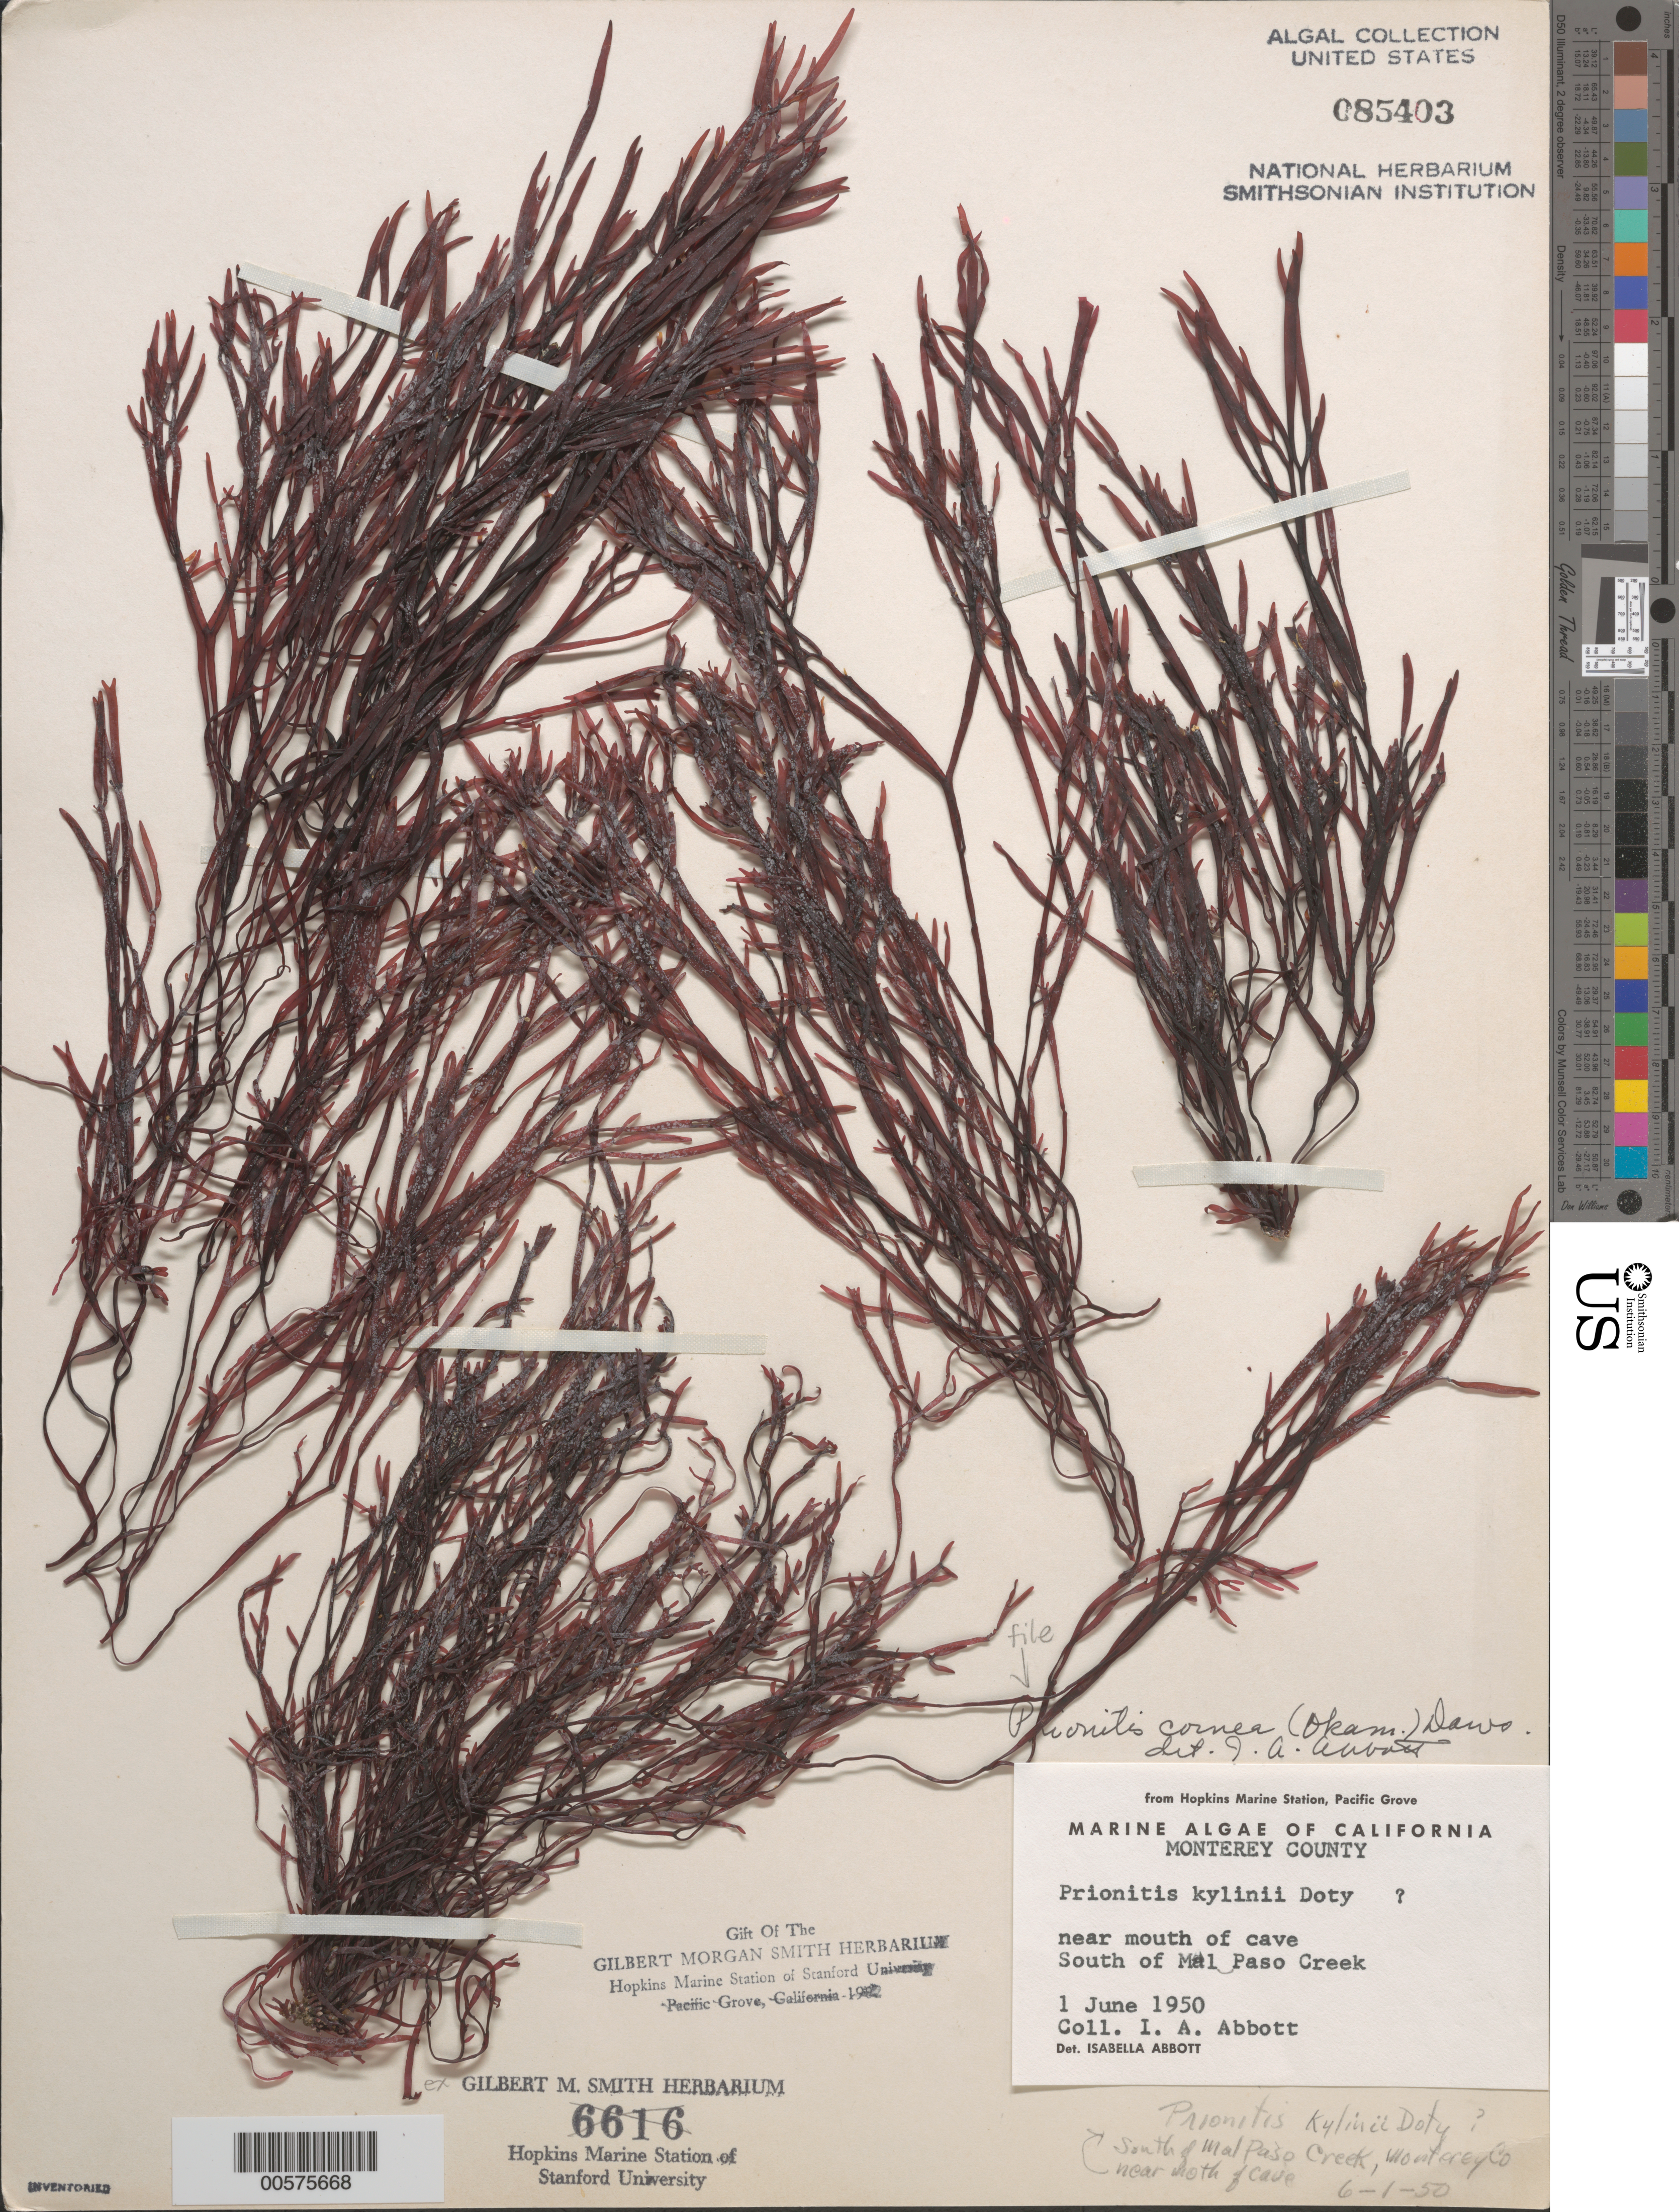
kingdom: Plantae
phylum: Rhodophyta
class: Florideophyceae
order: Halymeniales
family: Halymeniaceae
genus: Grateloupia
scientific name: Grateloupia cornea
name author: Okamura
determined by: Algae name updating Project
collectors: I. A. Abbott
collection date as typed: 01 Jun 1950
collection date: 1950-06-01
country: United States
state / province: California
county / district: Monterey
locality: South of Malpaso Creek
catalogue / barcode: US 85403